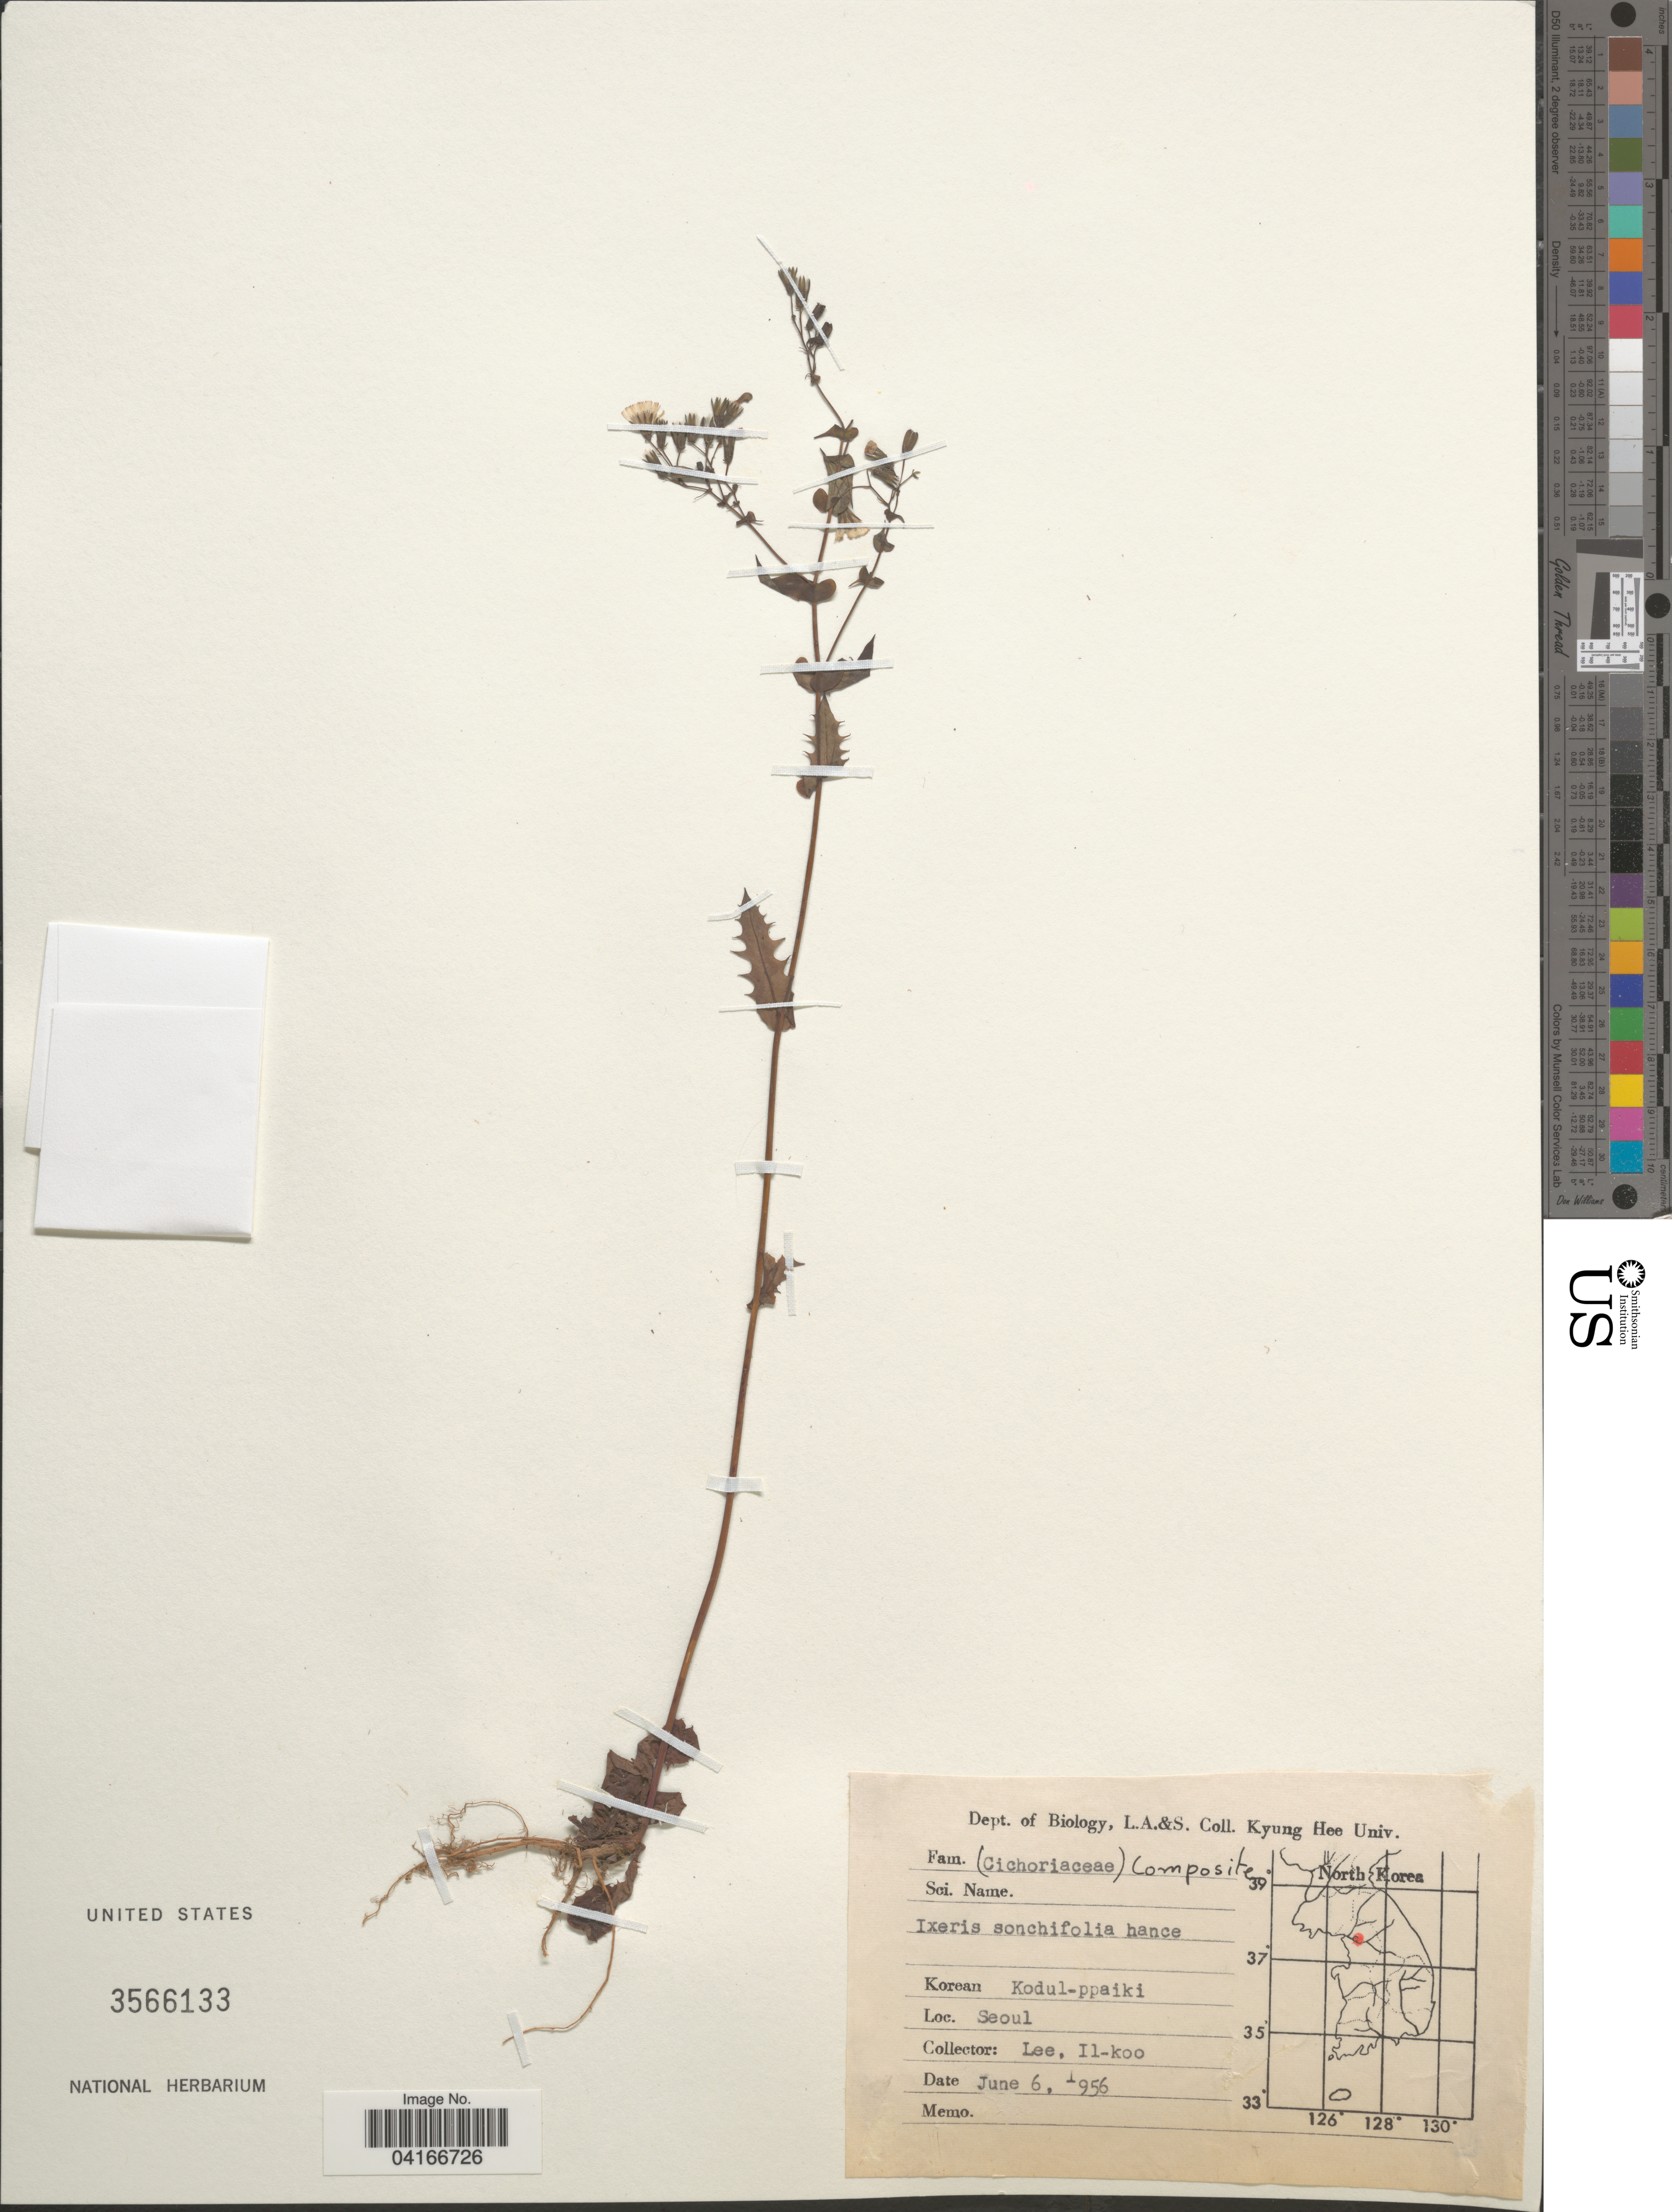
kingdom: Plantae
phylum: Tracheophyta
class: Magnoliopsida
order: Asterales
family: Asteraceae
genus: Ixeris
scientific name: Ixeris sonchifolia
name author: (Maxim.) Hance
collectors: I. Lee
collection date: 1956-06-06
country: South Korea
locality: Seoul.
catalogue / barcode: US 3566133